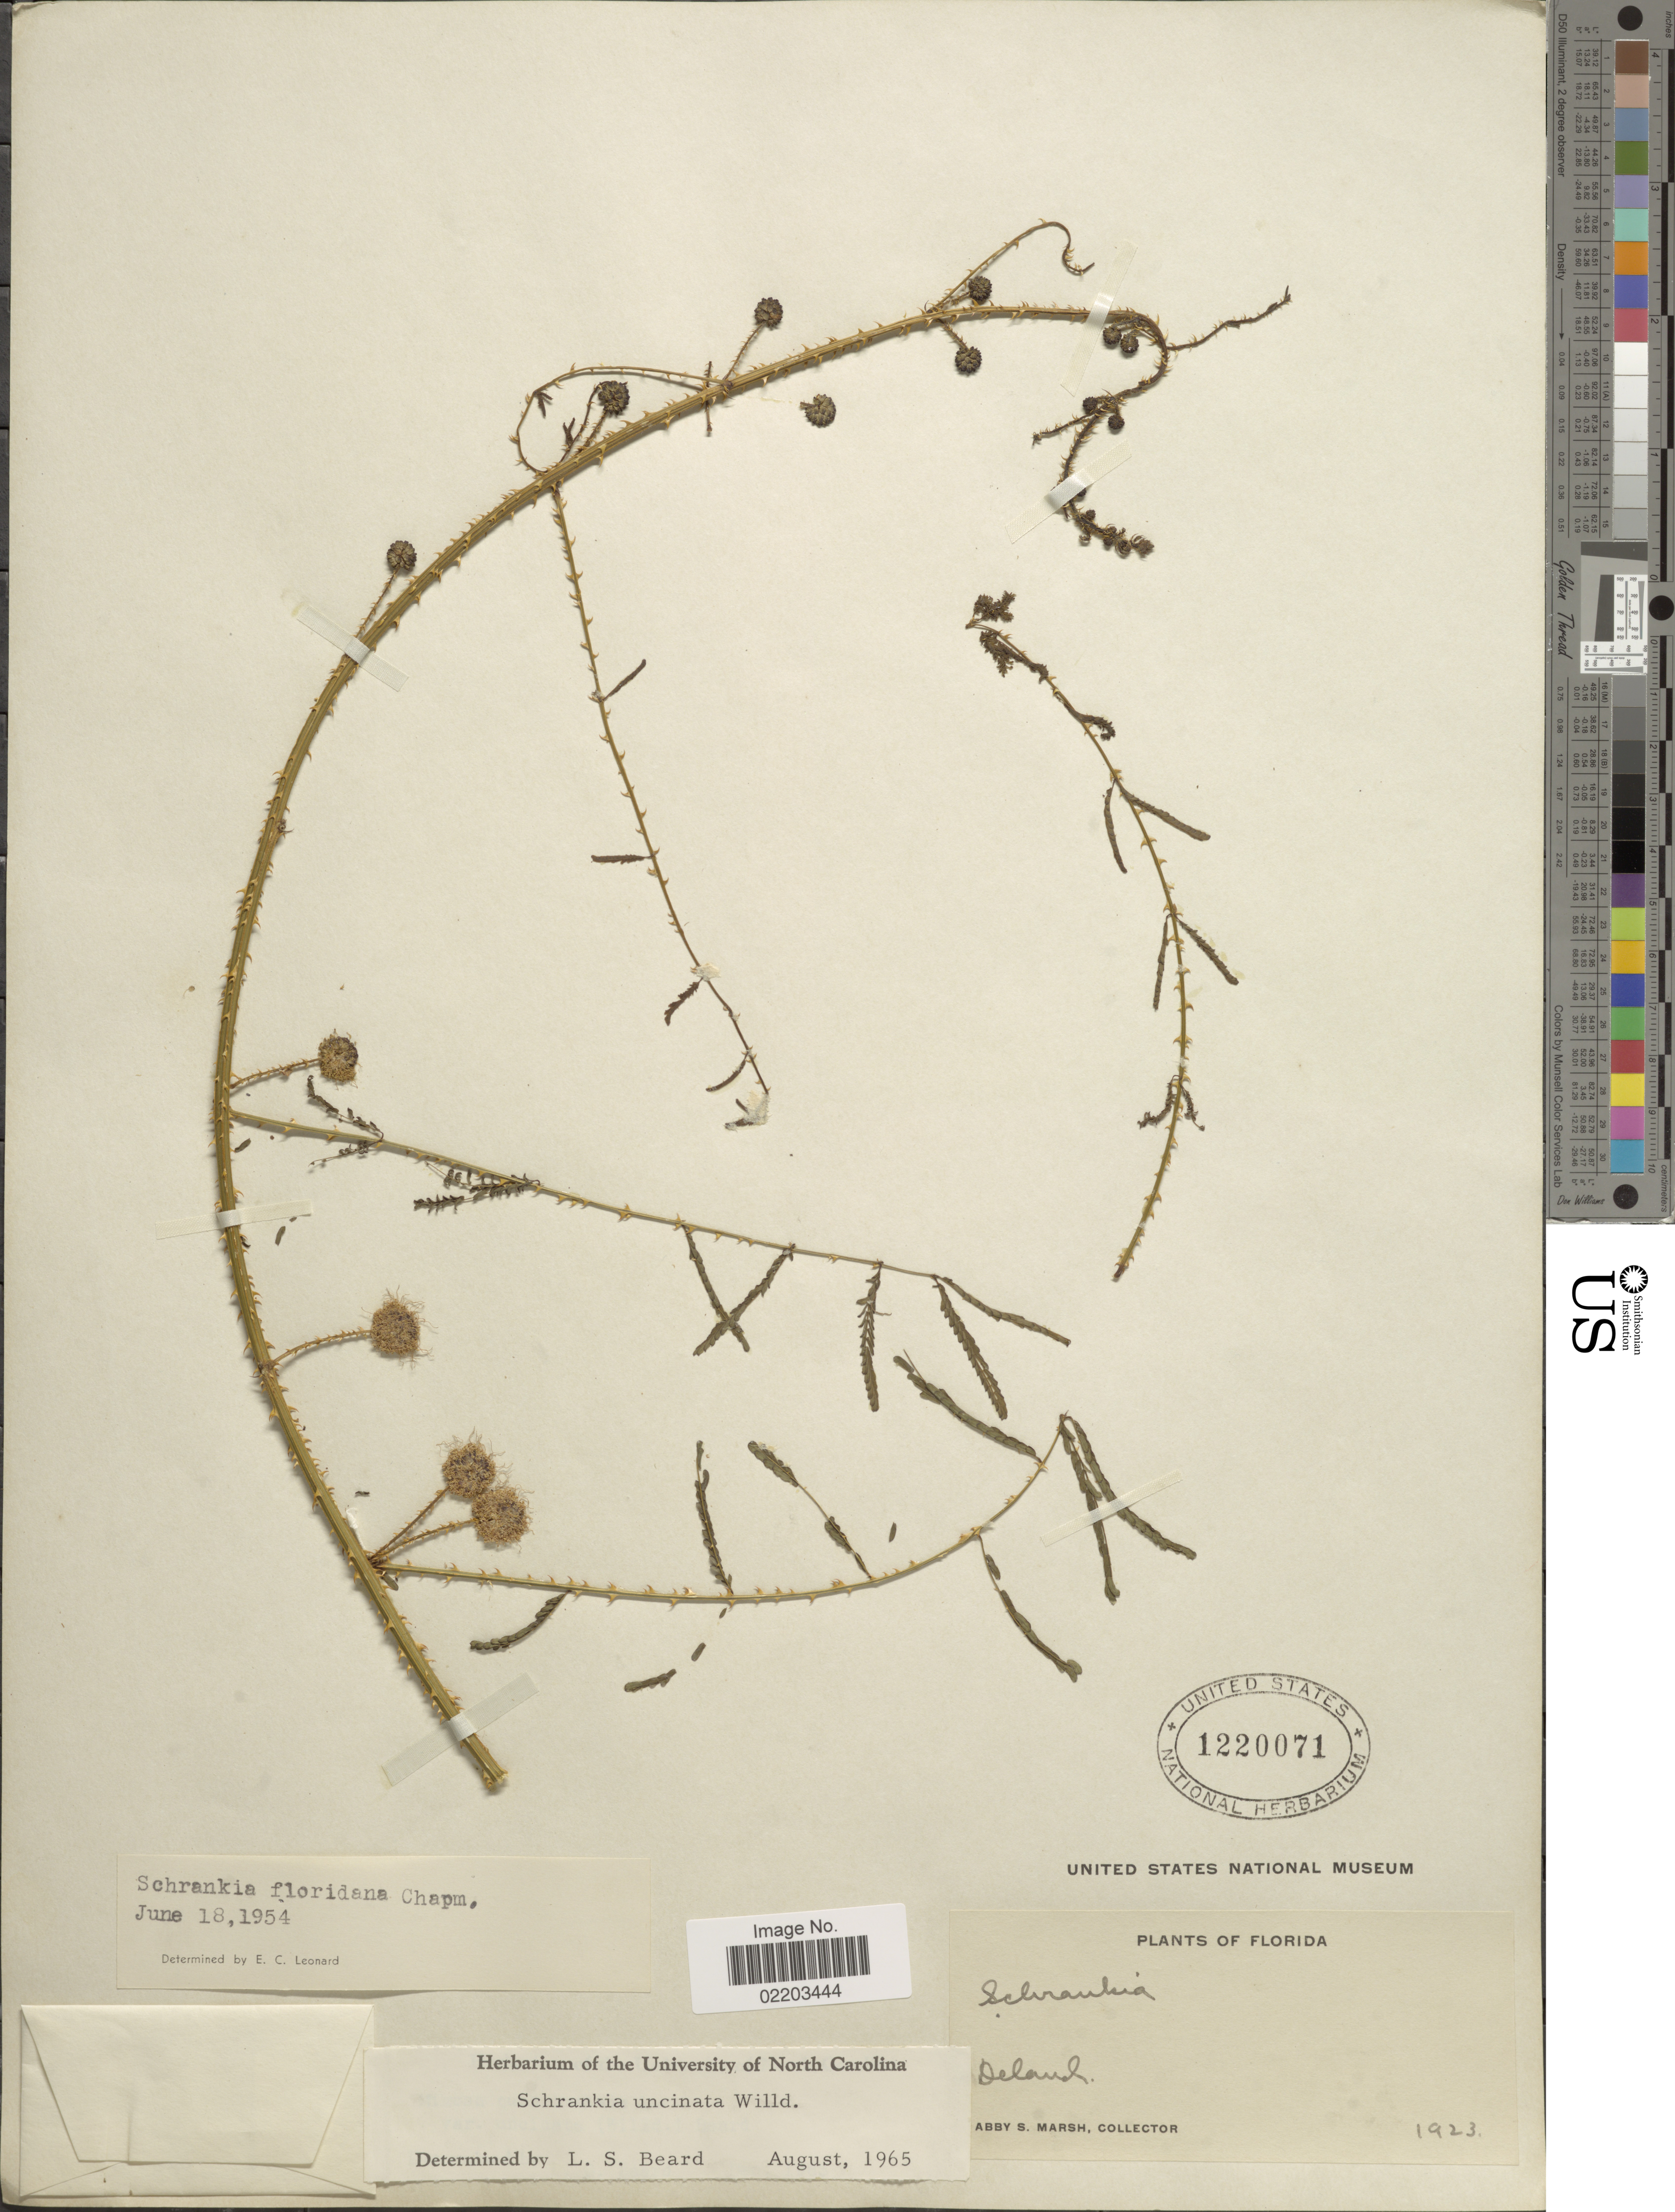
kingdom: Plantae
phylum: Tracheophyta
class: Magnoliopsida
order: Fabales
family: Fabaceae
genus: Mimosa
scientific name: Mimosa floridana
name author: (Chapm.) Weakley & Flores-Cruz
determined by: Strong, M. T., (US), Smithsonian Institution - National Museum of Natural History (UNITED STATES)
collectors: A. S. Marsh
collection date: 1923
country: United States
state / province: Florida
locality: Deland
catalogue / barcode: US 1220071